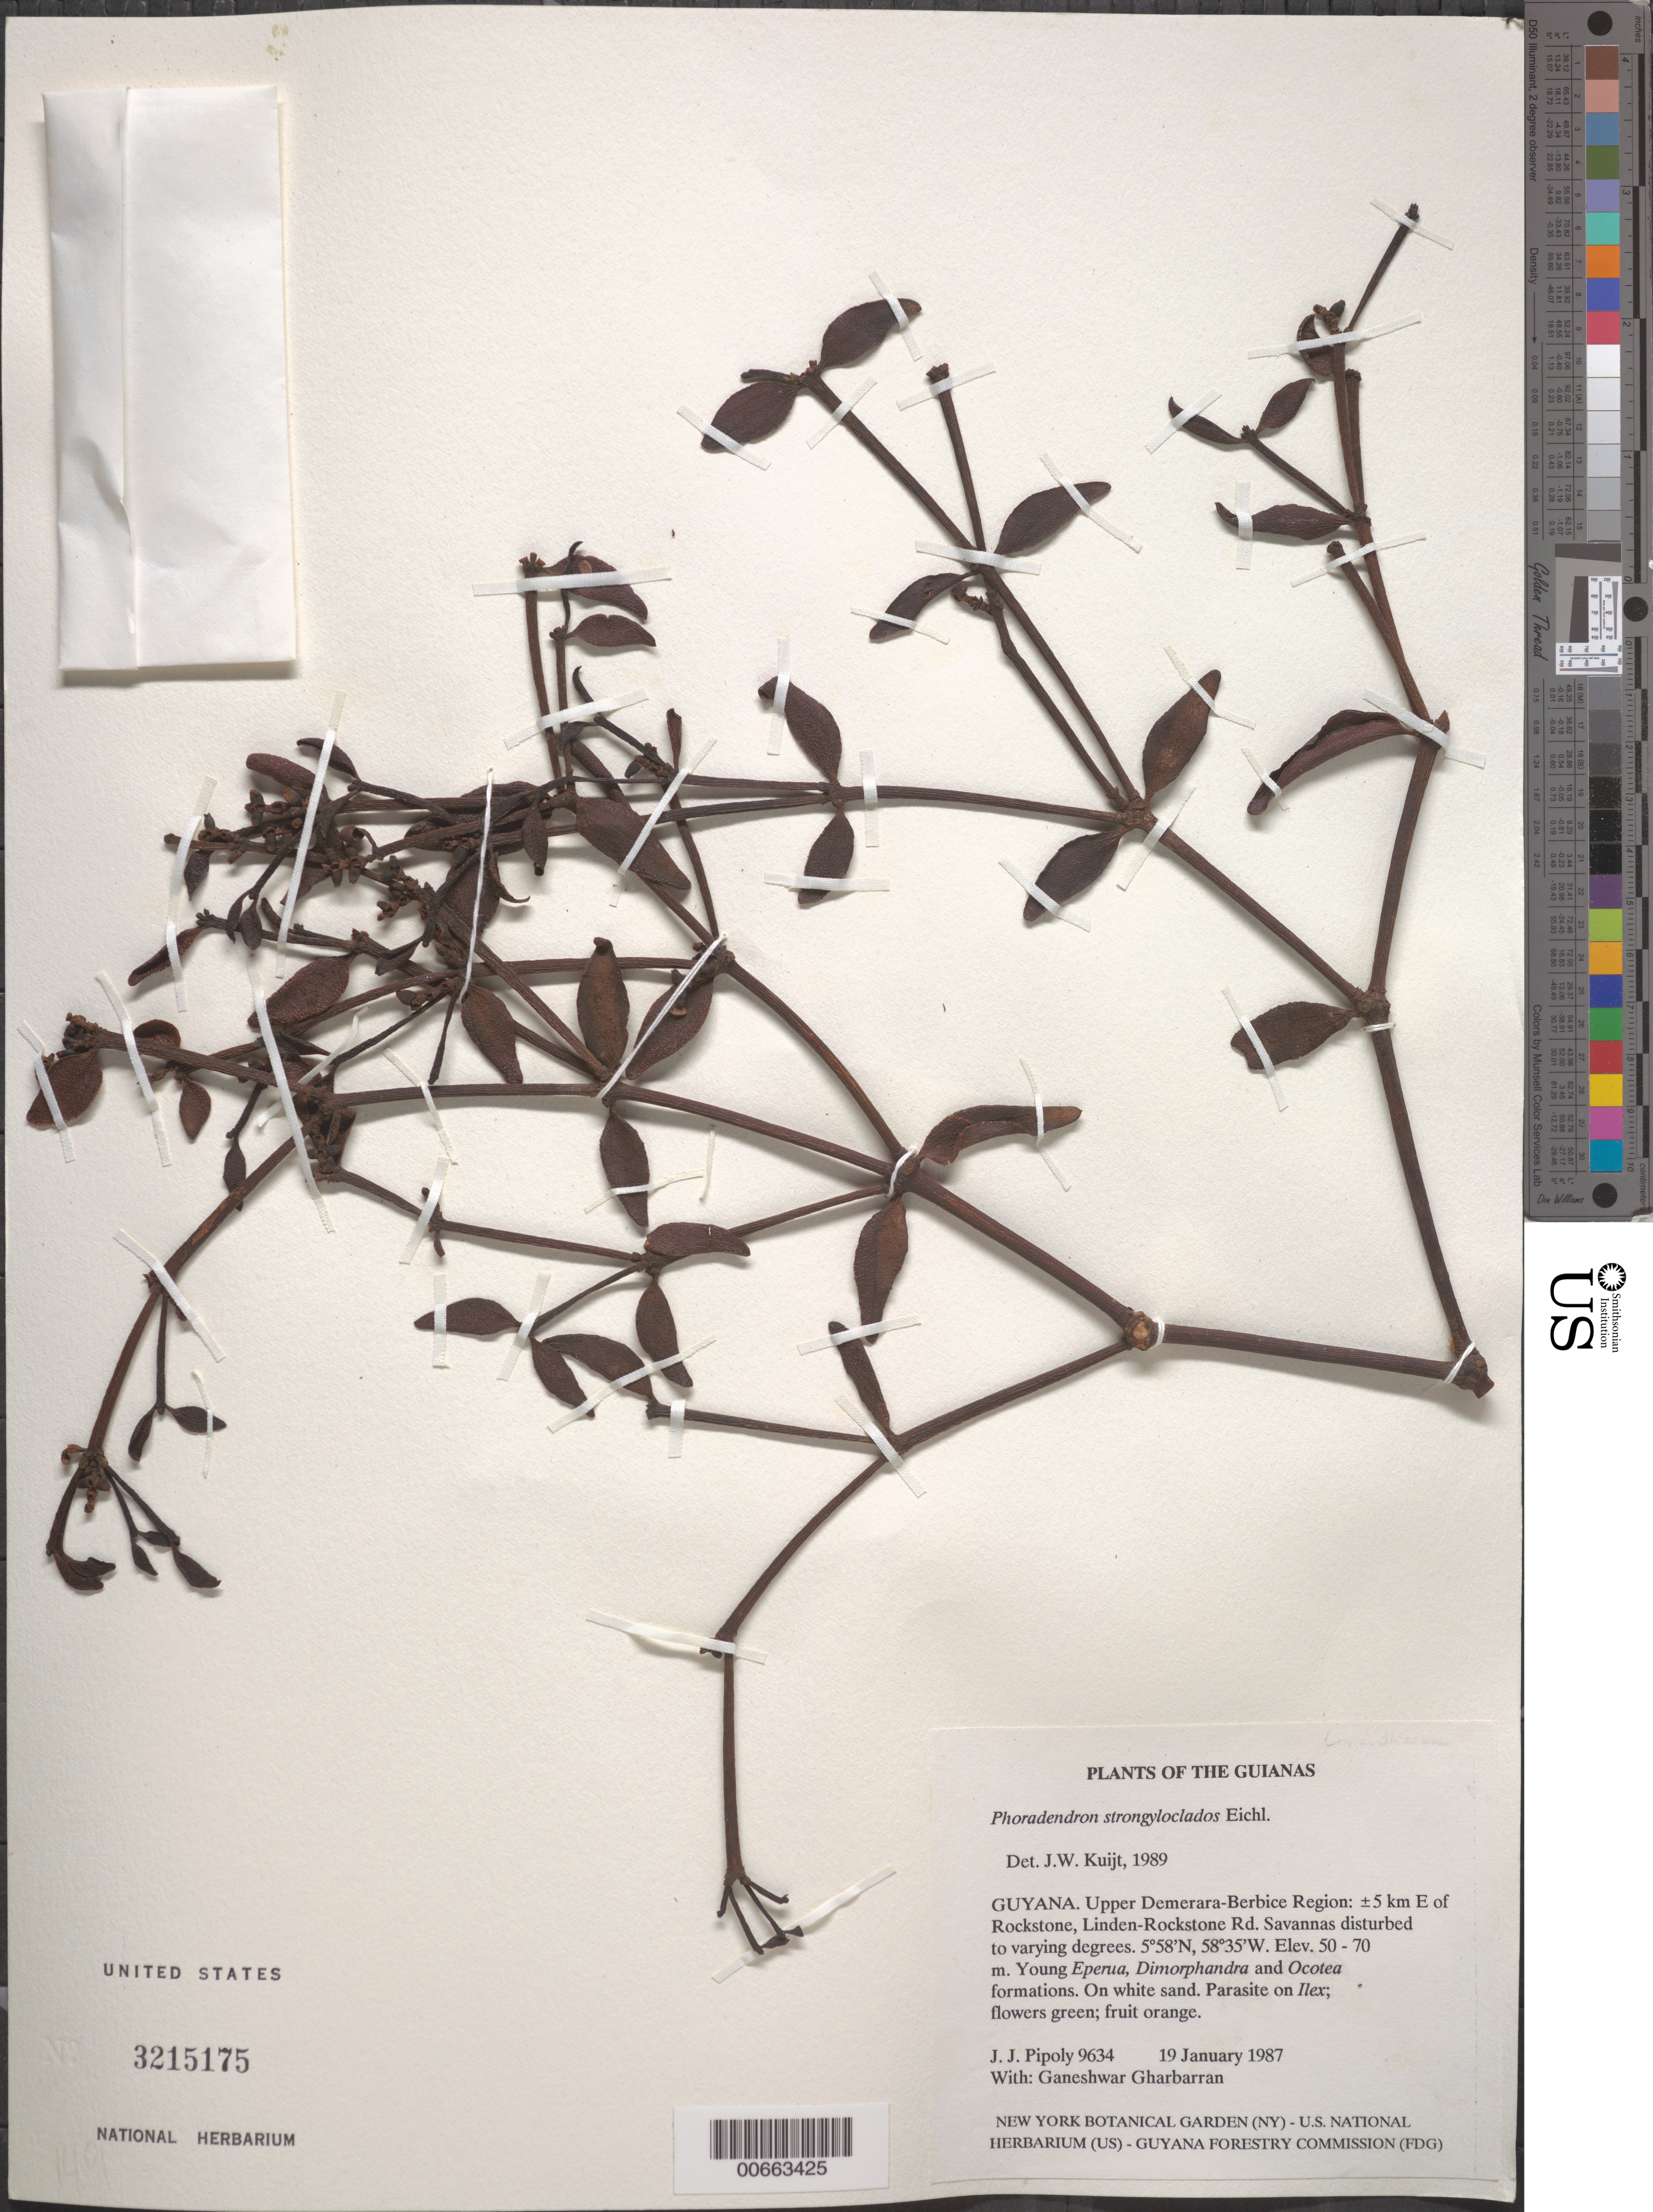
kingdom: Plantae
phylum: Tracheophyta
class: Magnoliopsida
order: Santalales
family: Viscaceae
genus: Phoradendron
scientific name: Phoradendron strongyloclados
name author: Eichler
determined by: Kuijt, Job, (CANADA)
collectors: J. J. Pipoly & G. Gharbarran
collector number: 9634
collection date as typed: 19 January 1987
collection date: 1987-01-19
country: Guyana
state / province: U. Demerara-Berbice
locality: ±5 km E of Rockstone, Linden-Rockstone Rd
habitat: Savannas disturbed to varying degrees. Young Eperua, Dimorphandra and Ocotea formations. On white sand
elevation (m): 50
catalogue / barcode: US 3215175